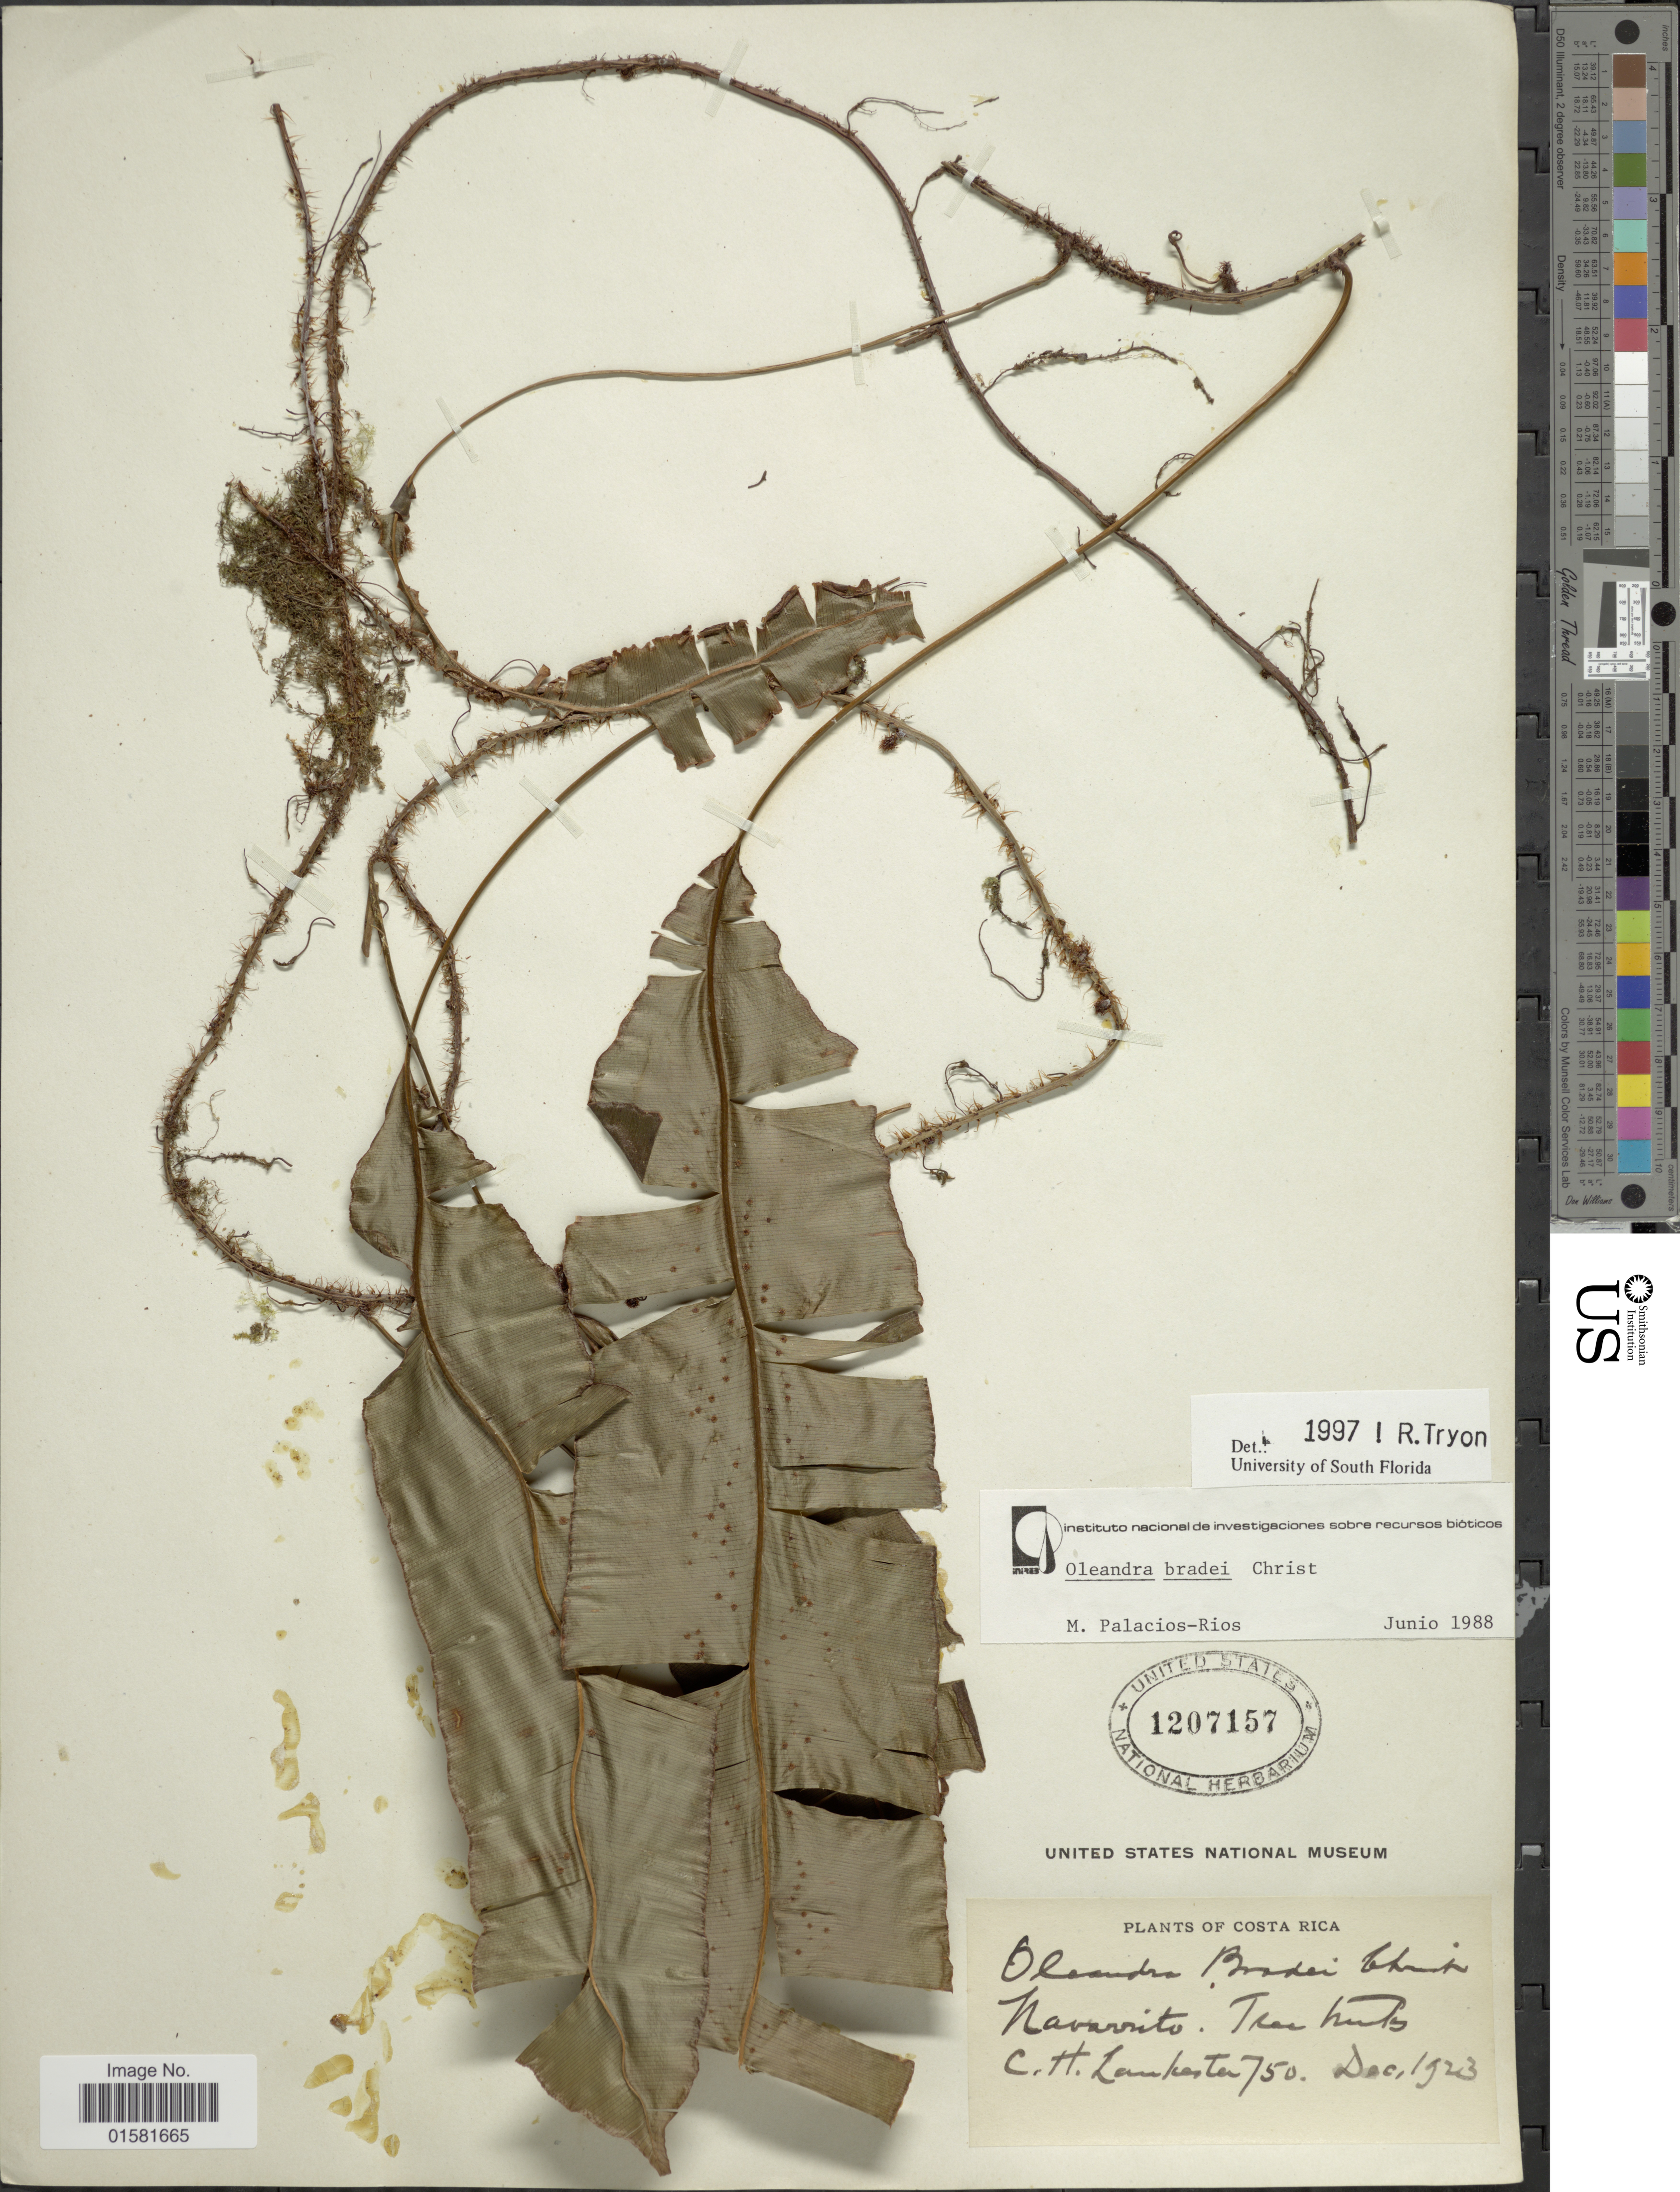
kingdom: Plantae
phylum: Tracheophyta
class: Polypodiopsida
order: Polypodiales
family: Oleandraceae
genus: Oleandra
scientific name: Oleandra bradei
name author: Christ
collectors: C. H. Lankester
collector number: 750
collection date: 1923-12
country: Costa Rica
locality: Navarrito, Costa Rica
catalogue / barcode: US 1207157